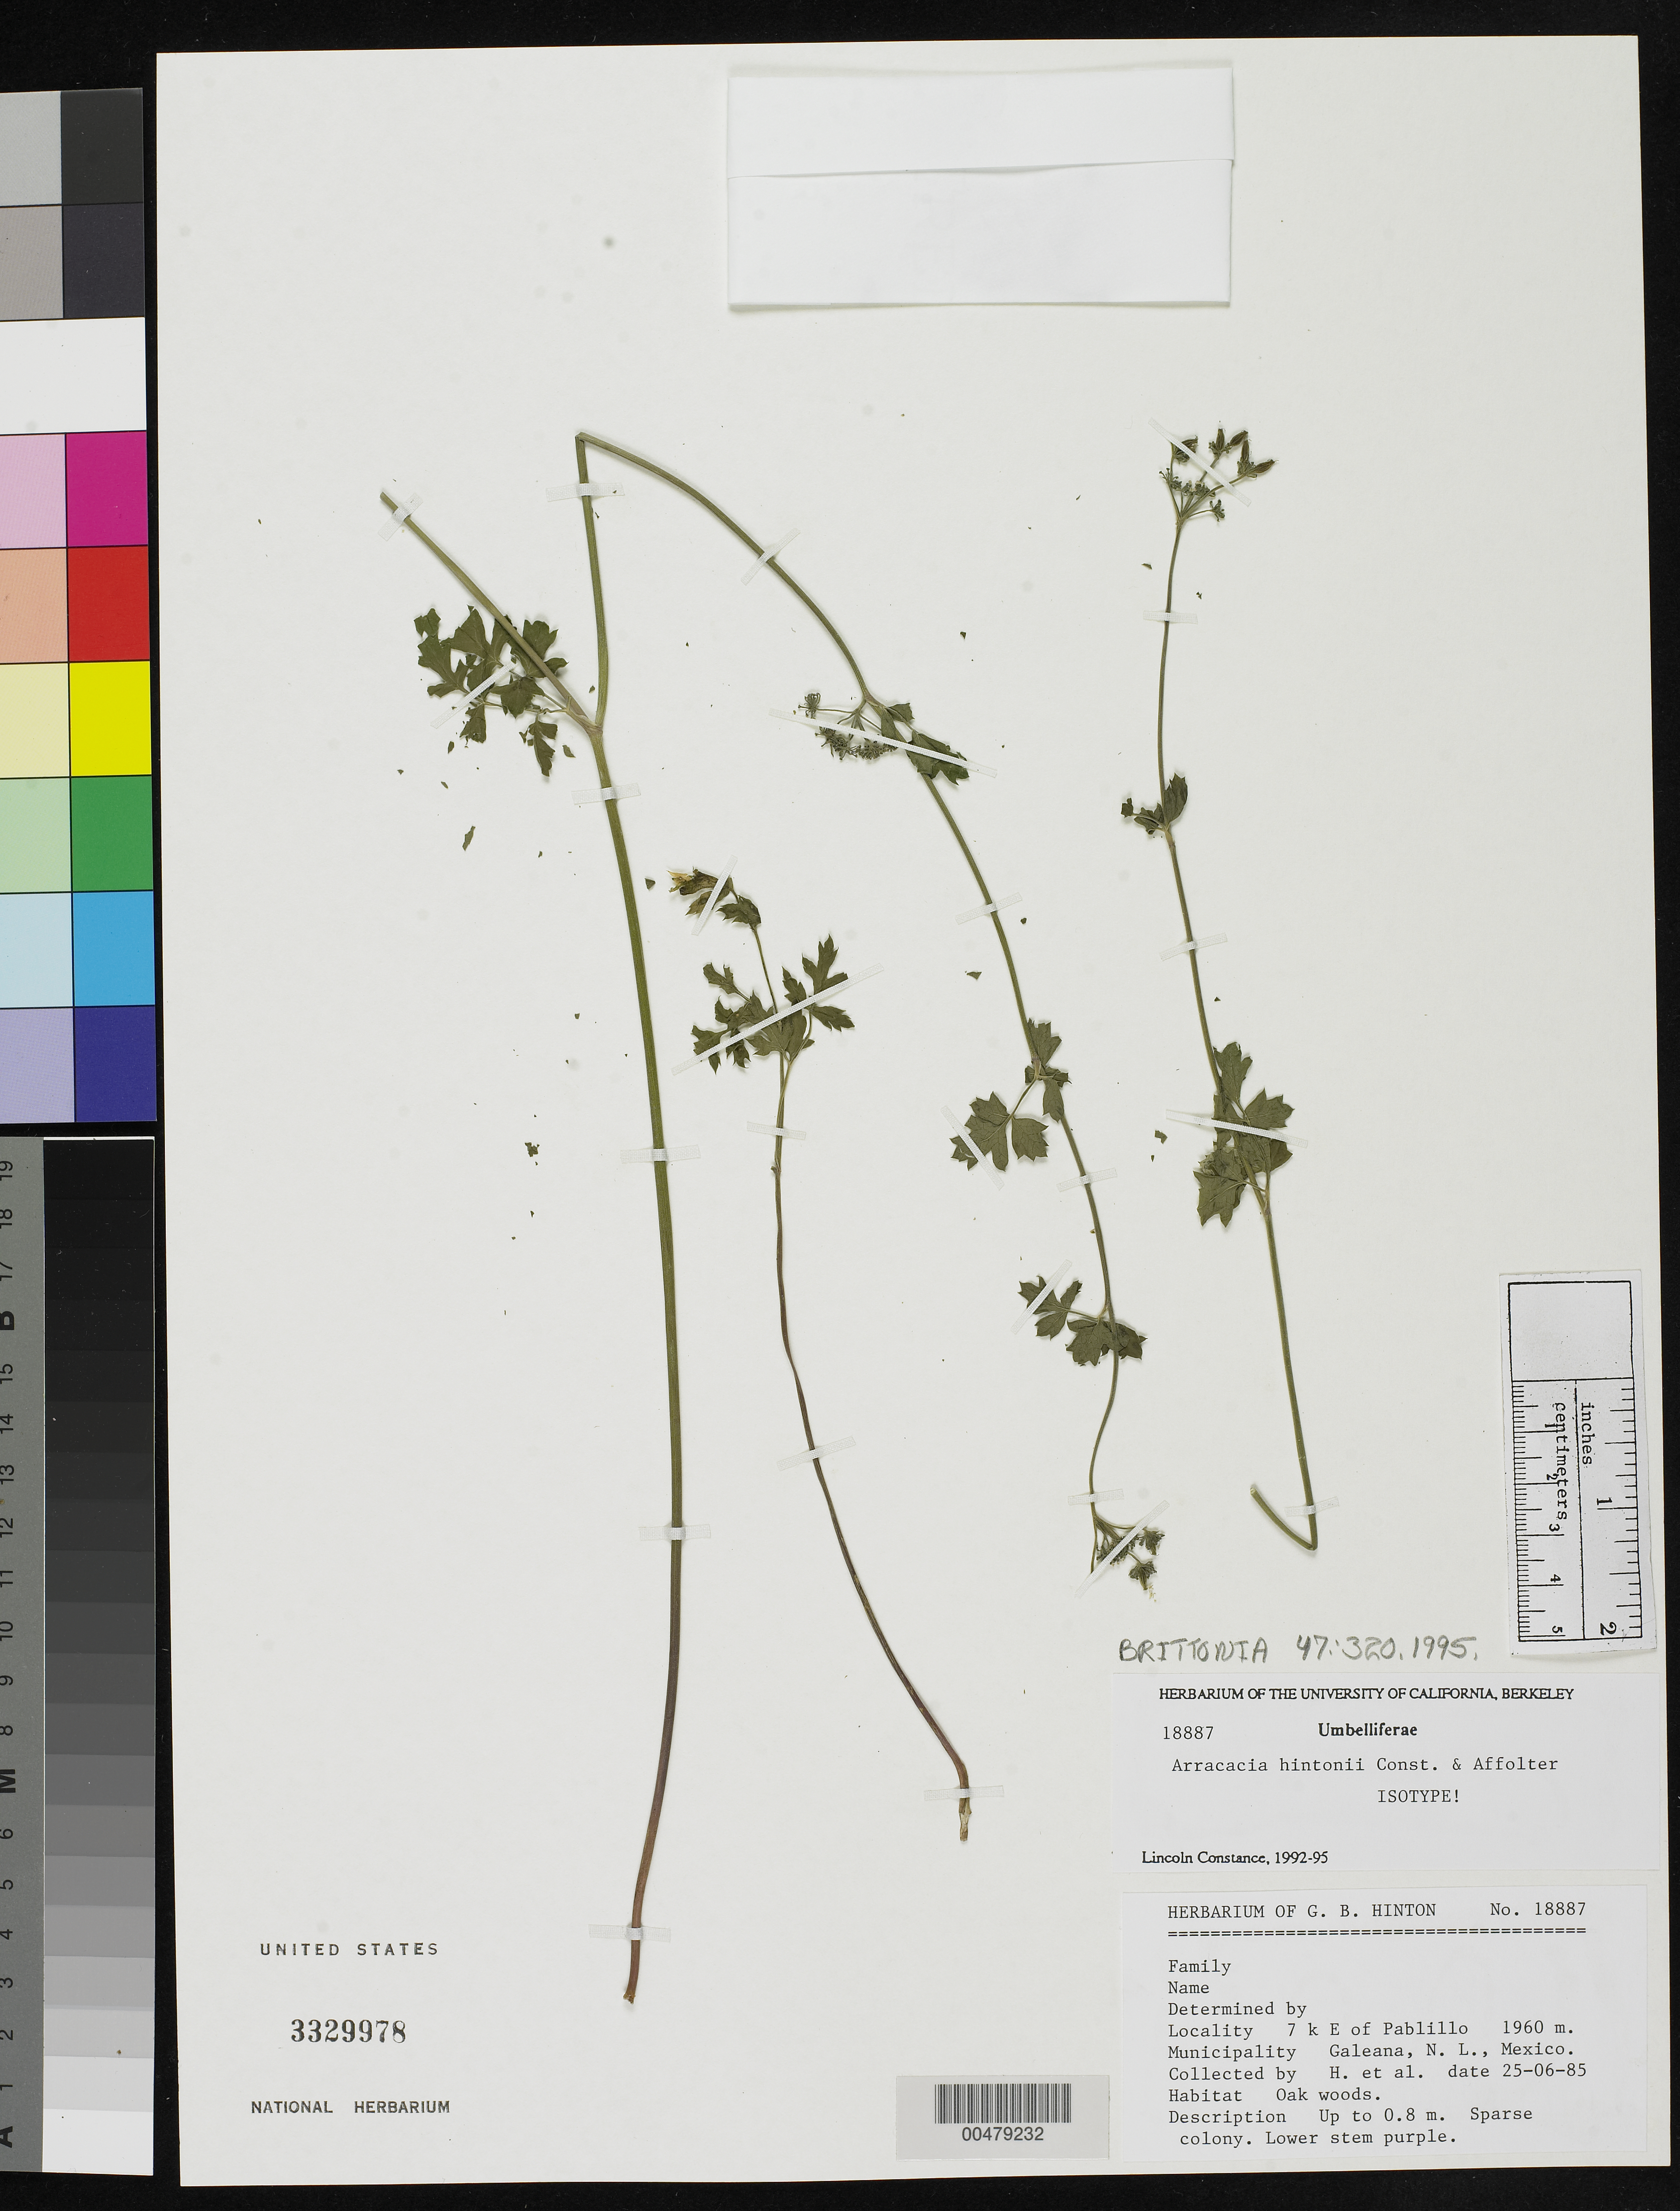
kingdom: Plantae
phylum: Tracheophyta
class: Magnoliopsida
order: Apiales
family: Apiaceae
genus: Arracacia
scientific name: Arracacia hintonii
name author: Constance & Affolter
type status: Isotype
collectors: G. B. Hinton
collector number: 18887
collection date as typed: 25 Jun 1985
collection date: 1985-06-25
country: Mexico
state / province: Nuevo León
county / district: Galeana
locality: Y km E of Pablillo.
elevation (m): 1960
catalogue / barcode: US 3329978